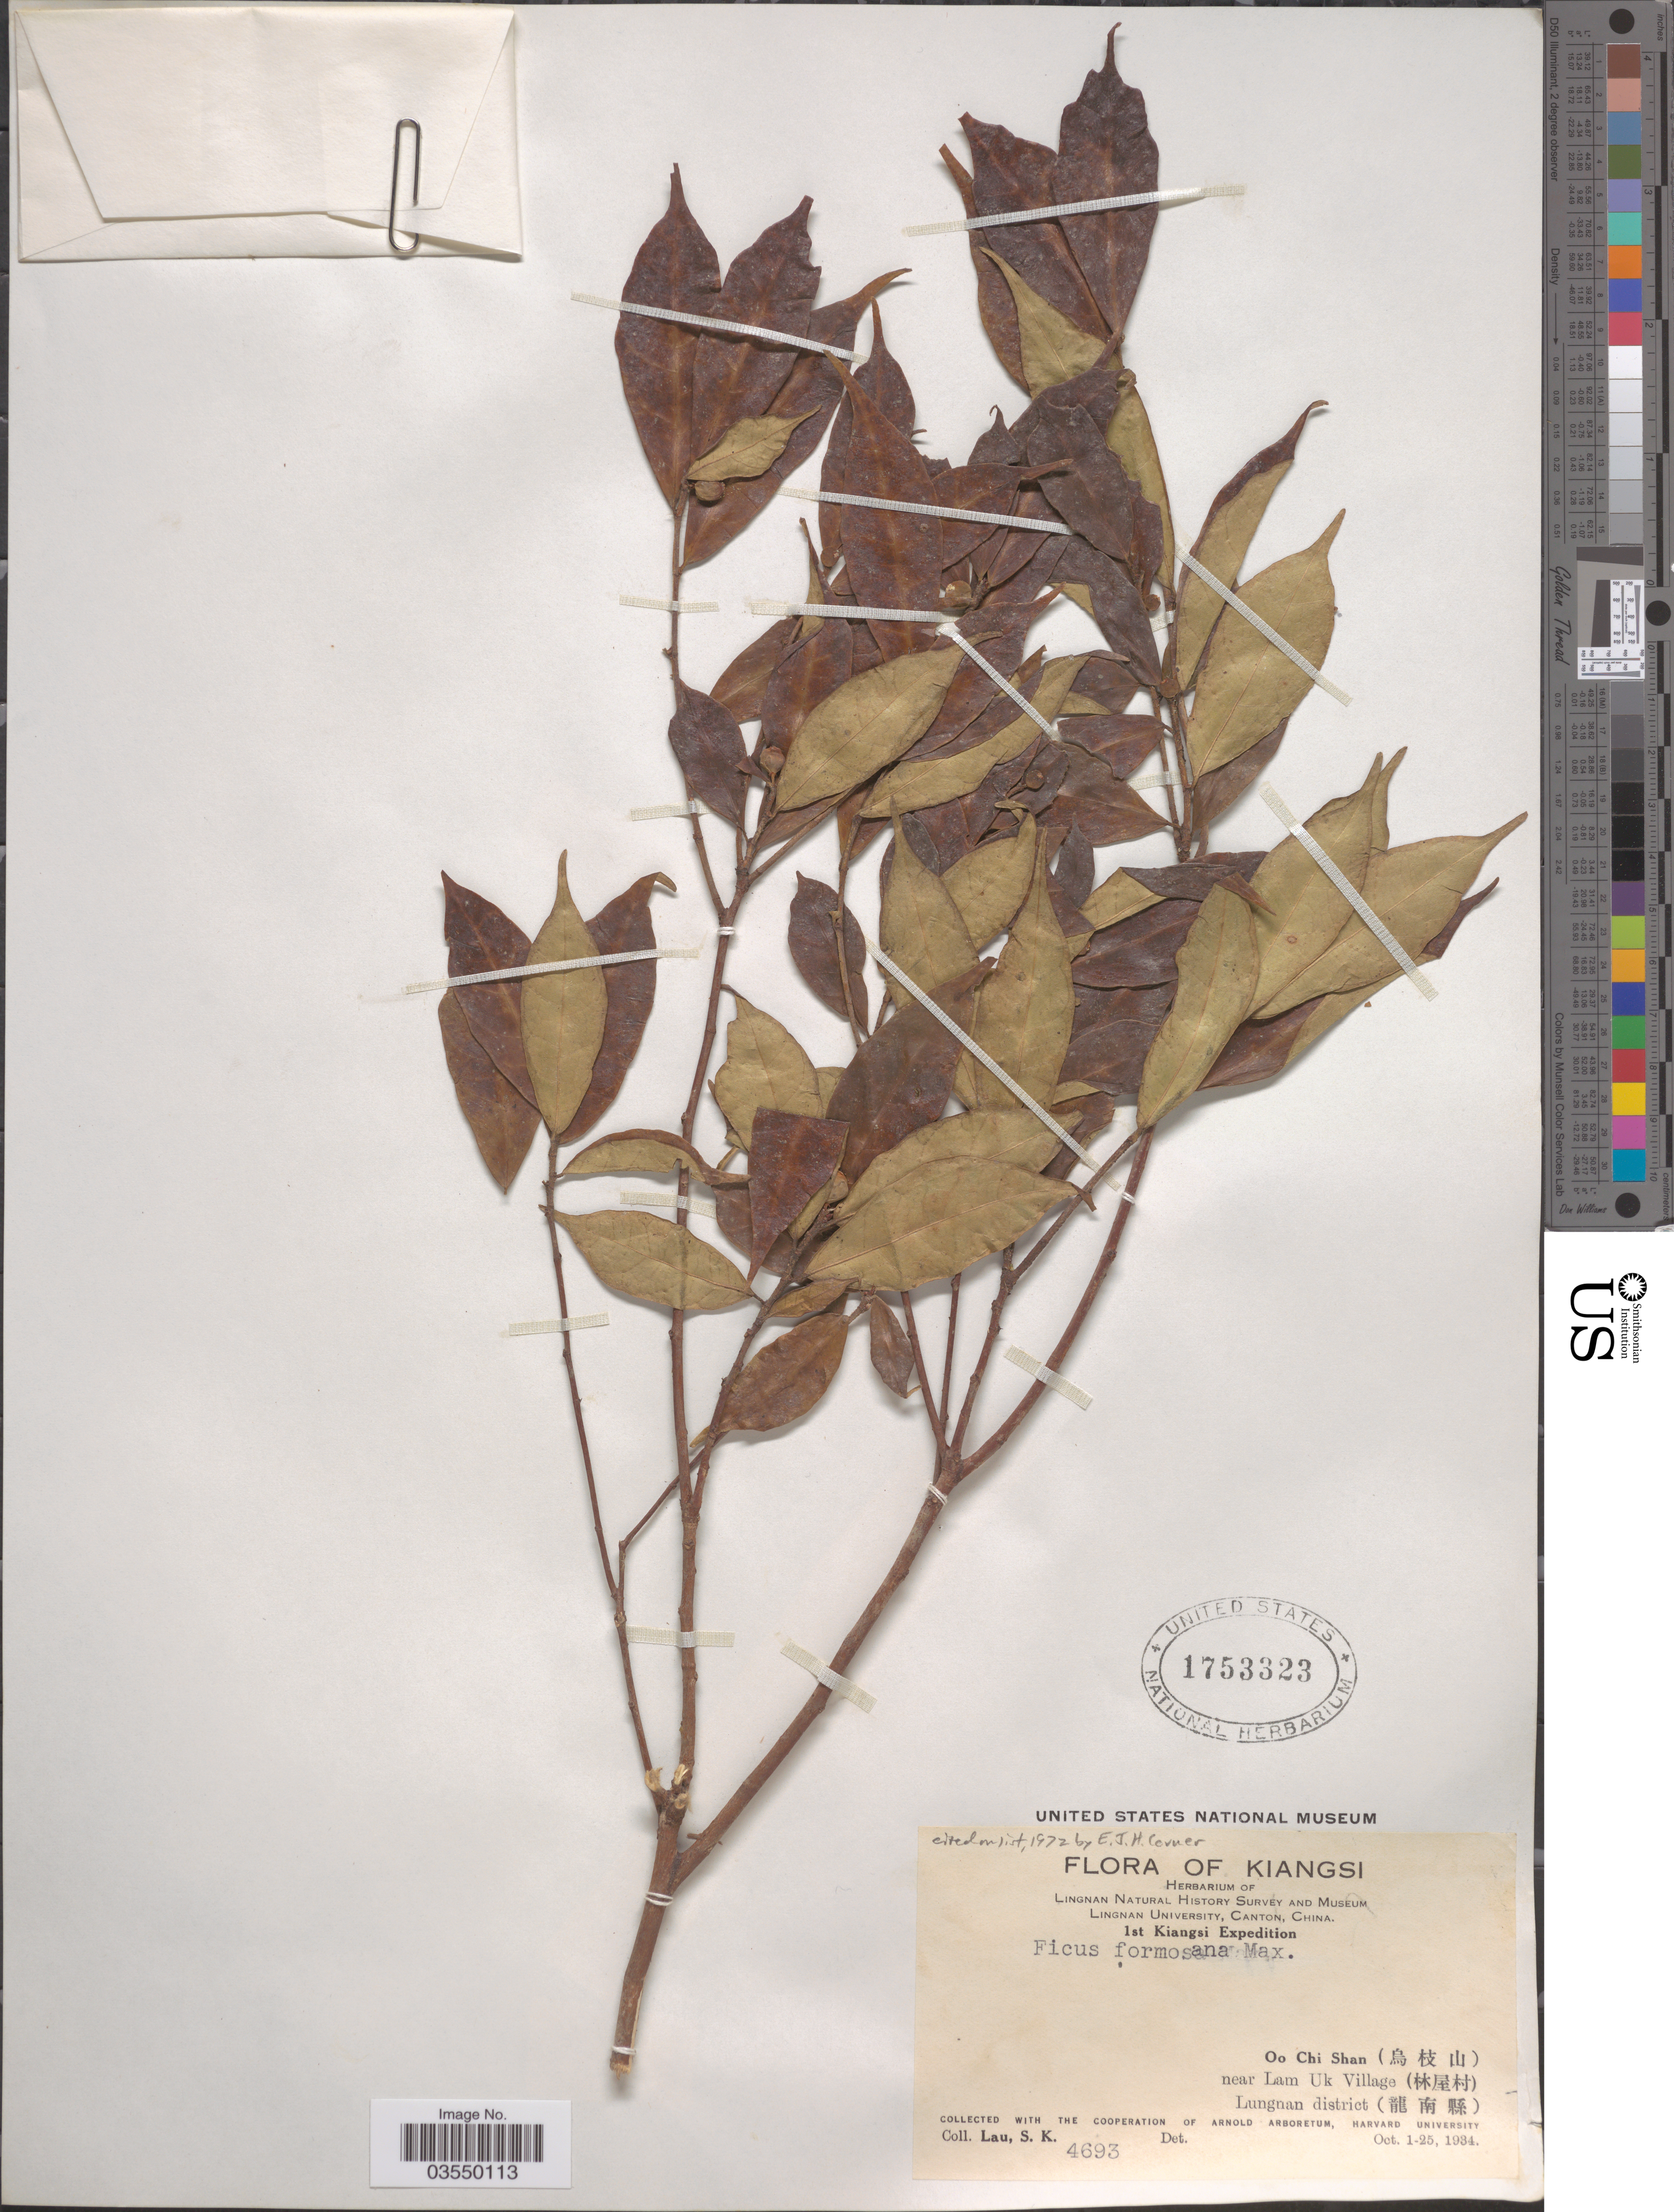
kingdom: Plantae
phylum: Tracheophyta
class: Magnoliopsida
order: Rosales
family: Moraceae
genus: Ficus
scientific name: Ficus formosana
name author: Maxim.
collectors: S. K. Lau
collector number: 4693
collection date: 1934-10-01/1934-10-25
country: China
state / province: Jiangxi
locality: Kiangsi. Oo Chi Shan (X) near Lam Uk Village (X) Lungnan district (X).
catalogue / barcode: US 1753323